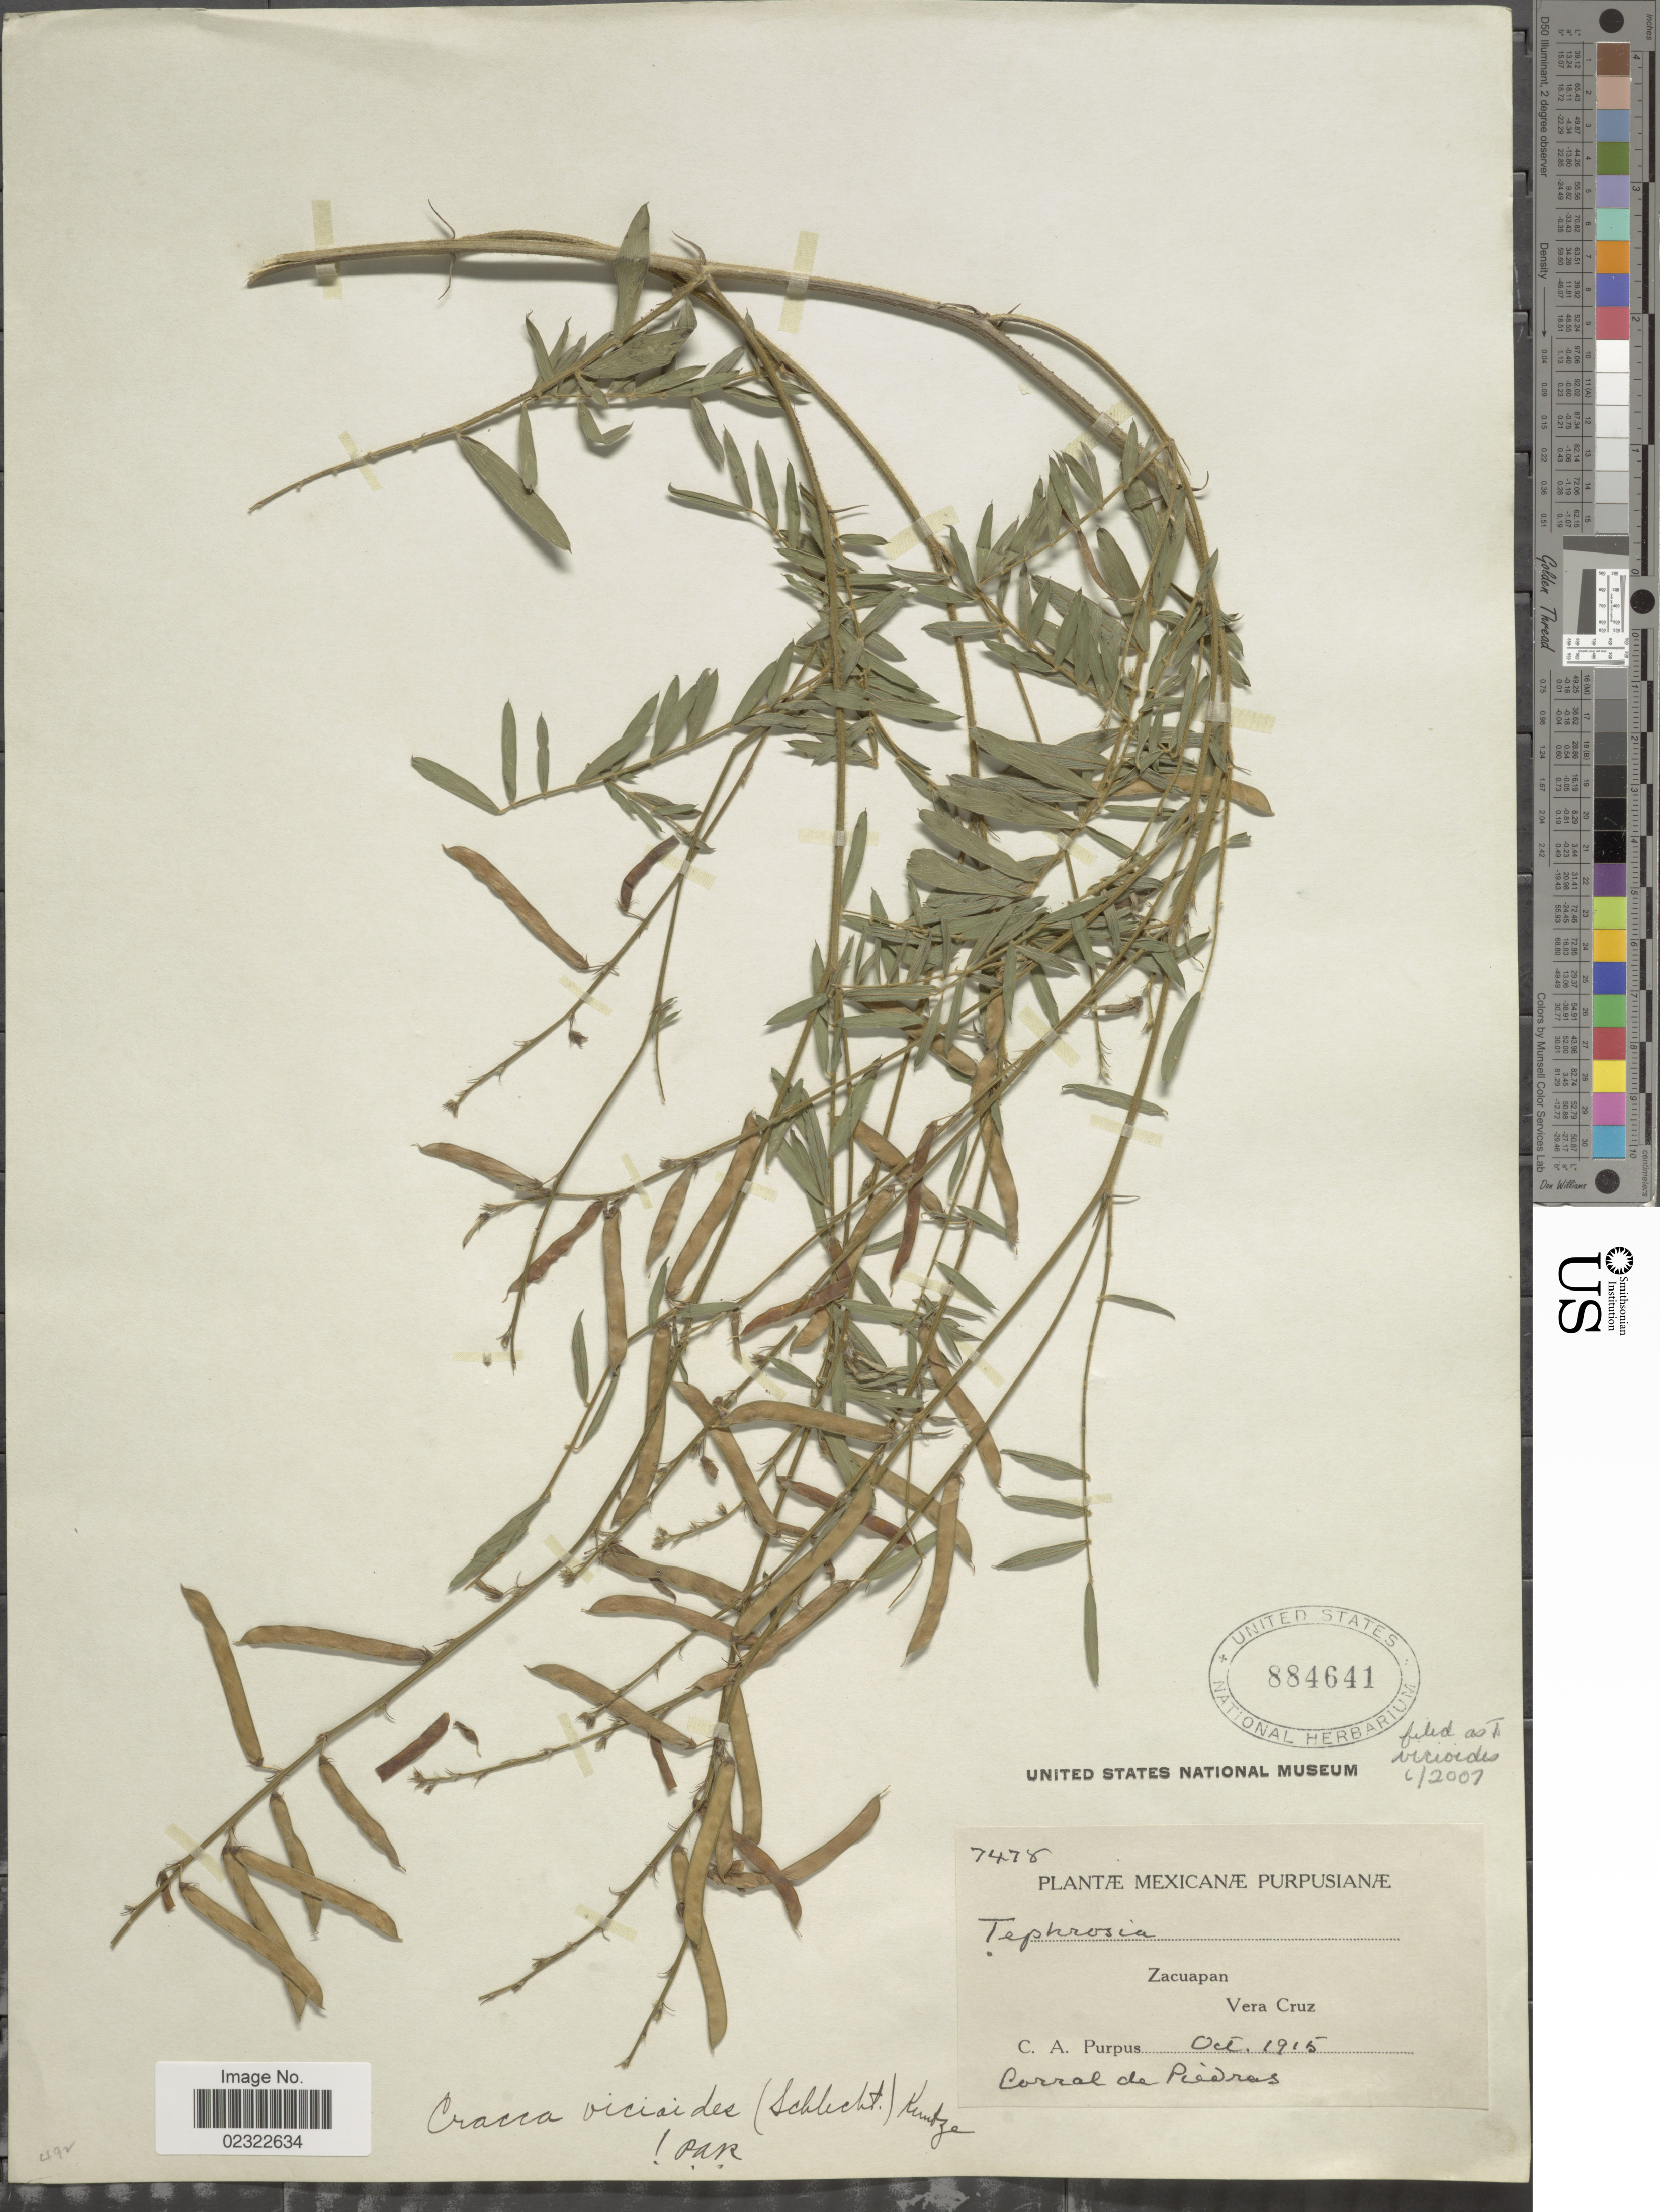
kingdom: Plantae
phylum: Tracheophyta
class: Magnoliopsida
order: Fabales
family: Fabaceae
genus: Tephrosia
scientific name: Tephrosia vicioides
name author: Schltdl.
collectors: C. A. Purpus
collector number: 7478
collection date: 1915-10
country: Mexico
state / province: Veracruz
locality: Mexicanae. Zacuapan. Vera Cruz.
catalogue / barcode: US 884641